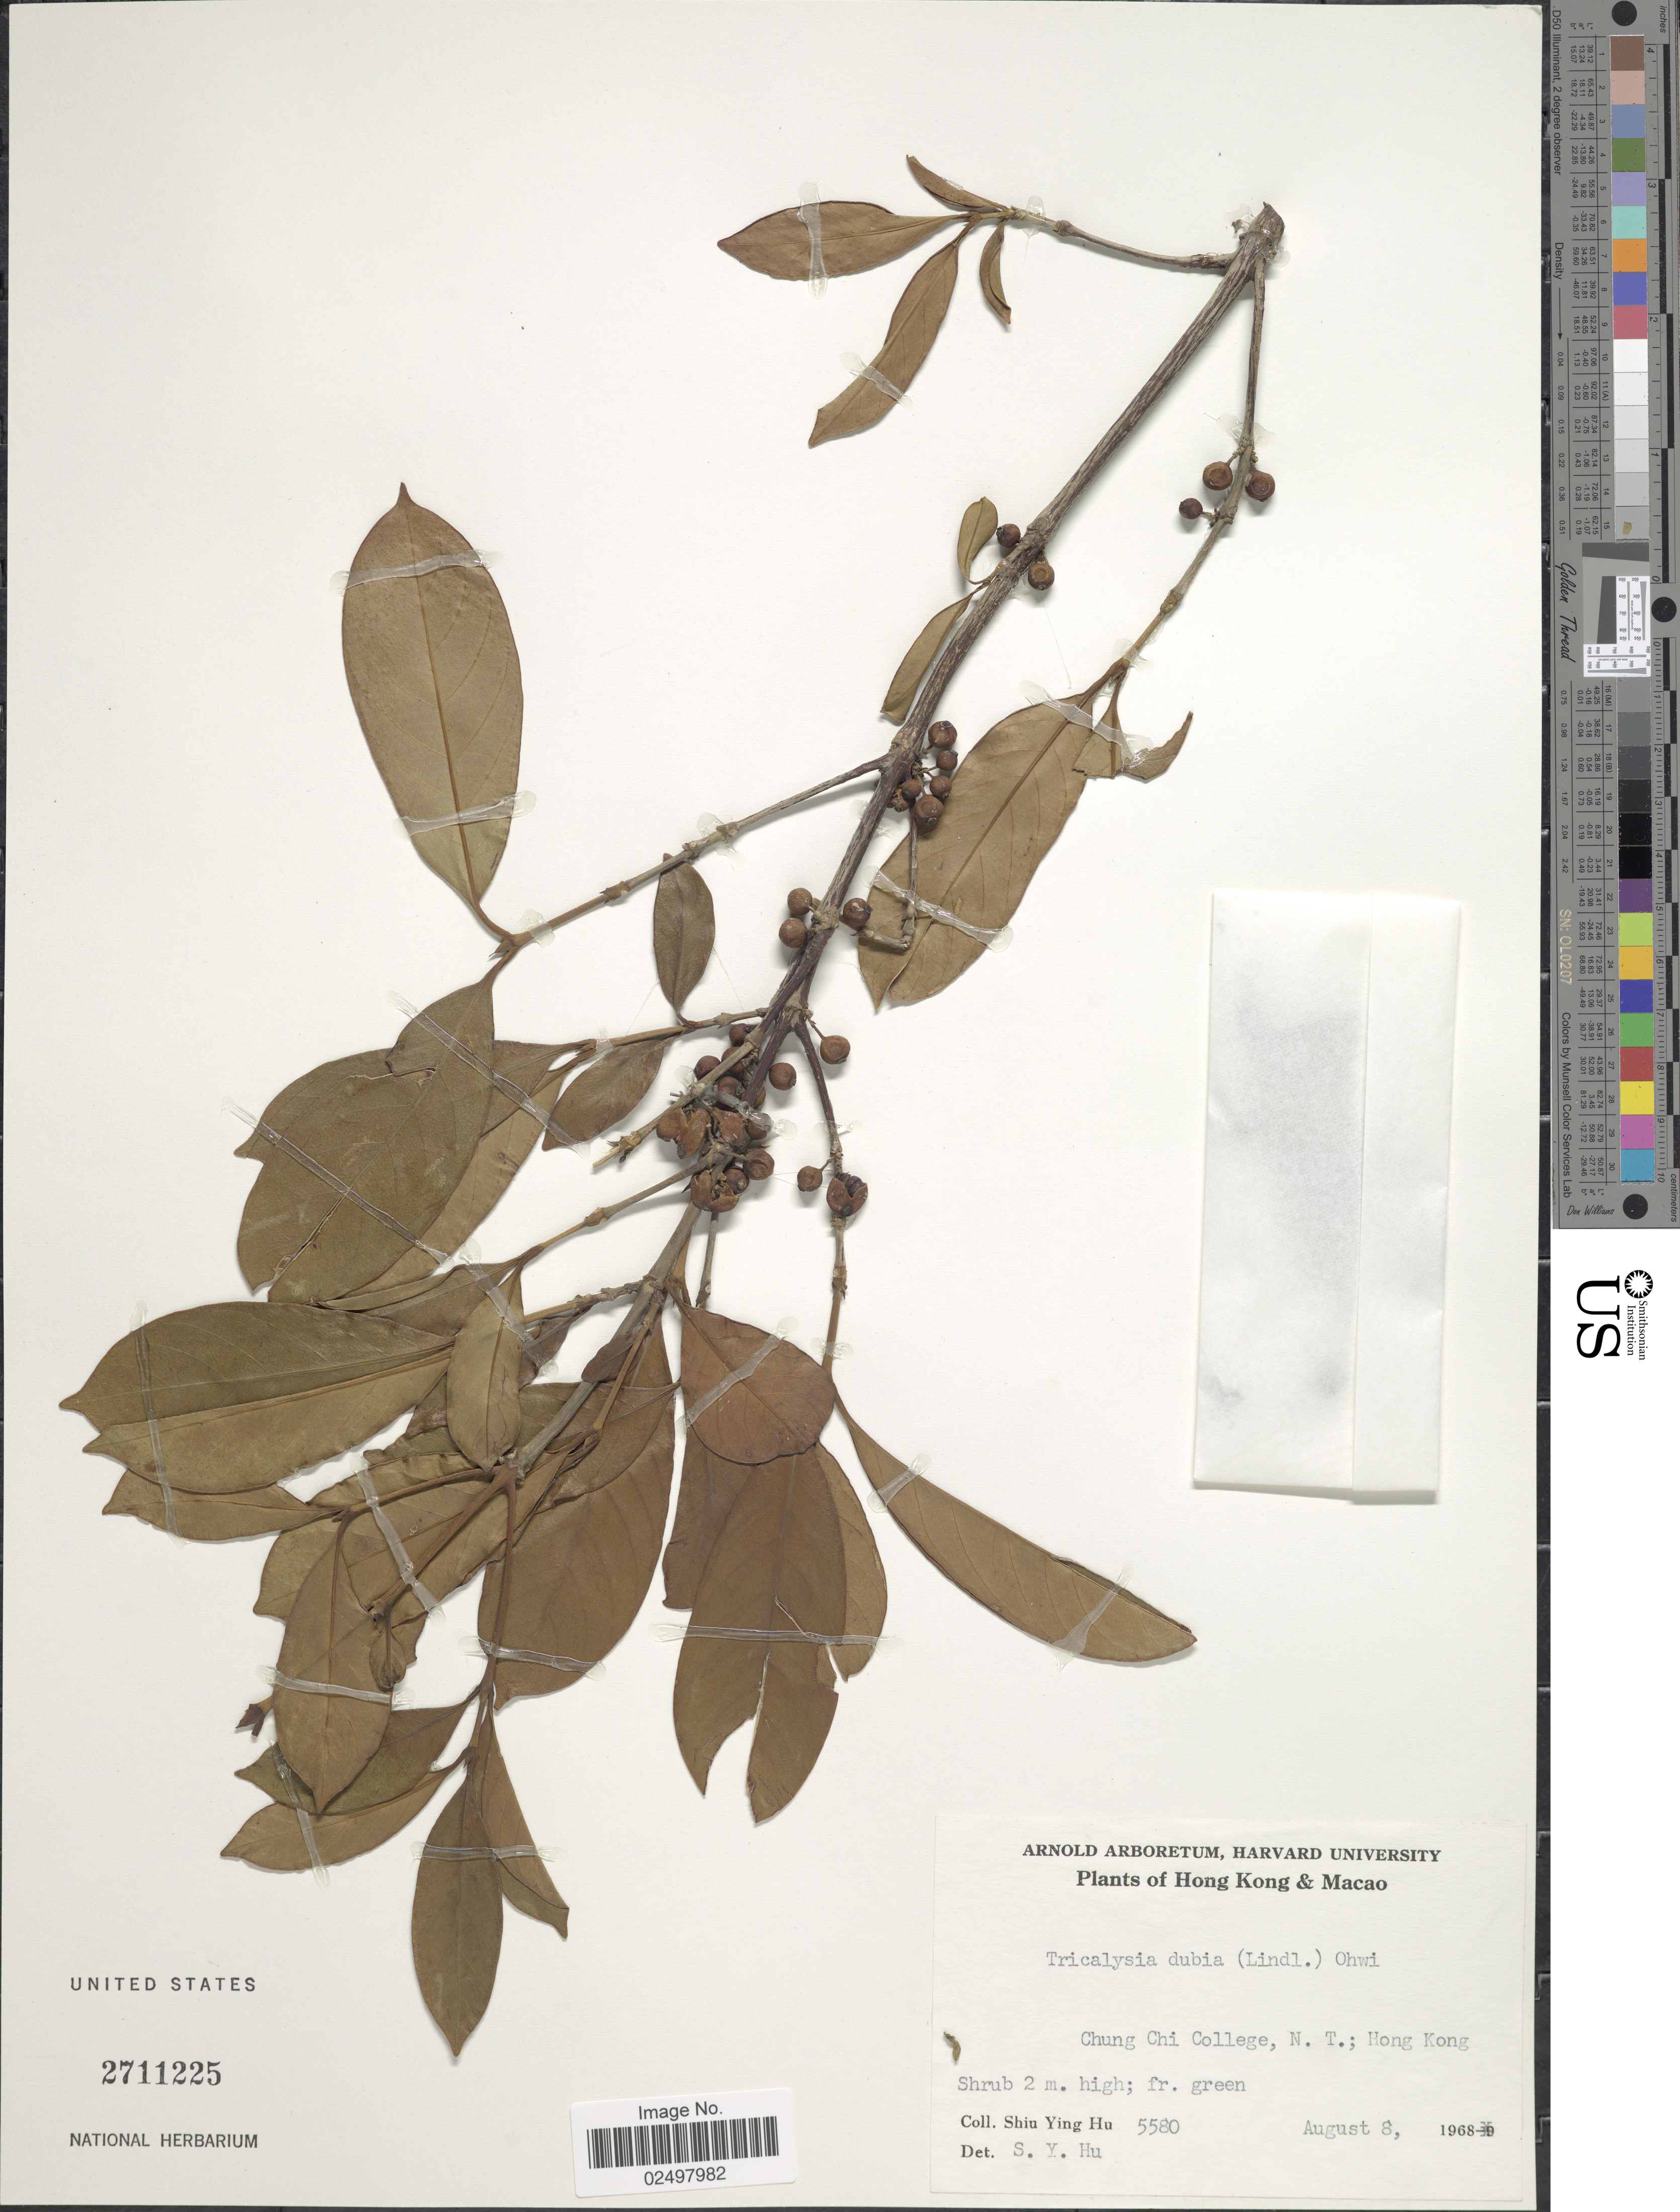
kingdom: Plantae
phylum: Tracheophyta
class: Magnoliopsida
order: Gentianales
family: Rubiaceae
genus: Tricalysia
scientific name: Tricalysia dubia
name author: (Lindl.) Ohwi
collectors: S. Y. Hu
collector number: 5580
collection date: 1968-08-08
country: China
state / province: Hong Kong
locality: Hong Kong & Macao, Chung Chi College, N.T.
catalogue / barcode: US 2711225